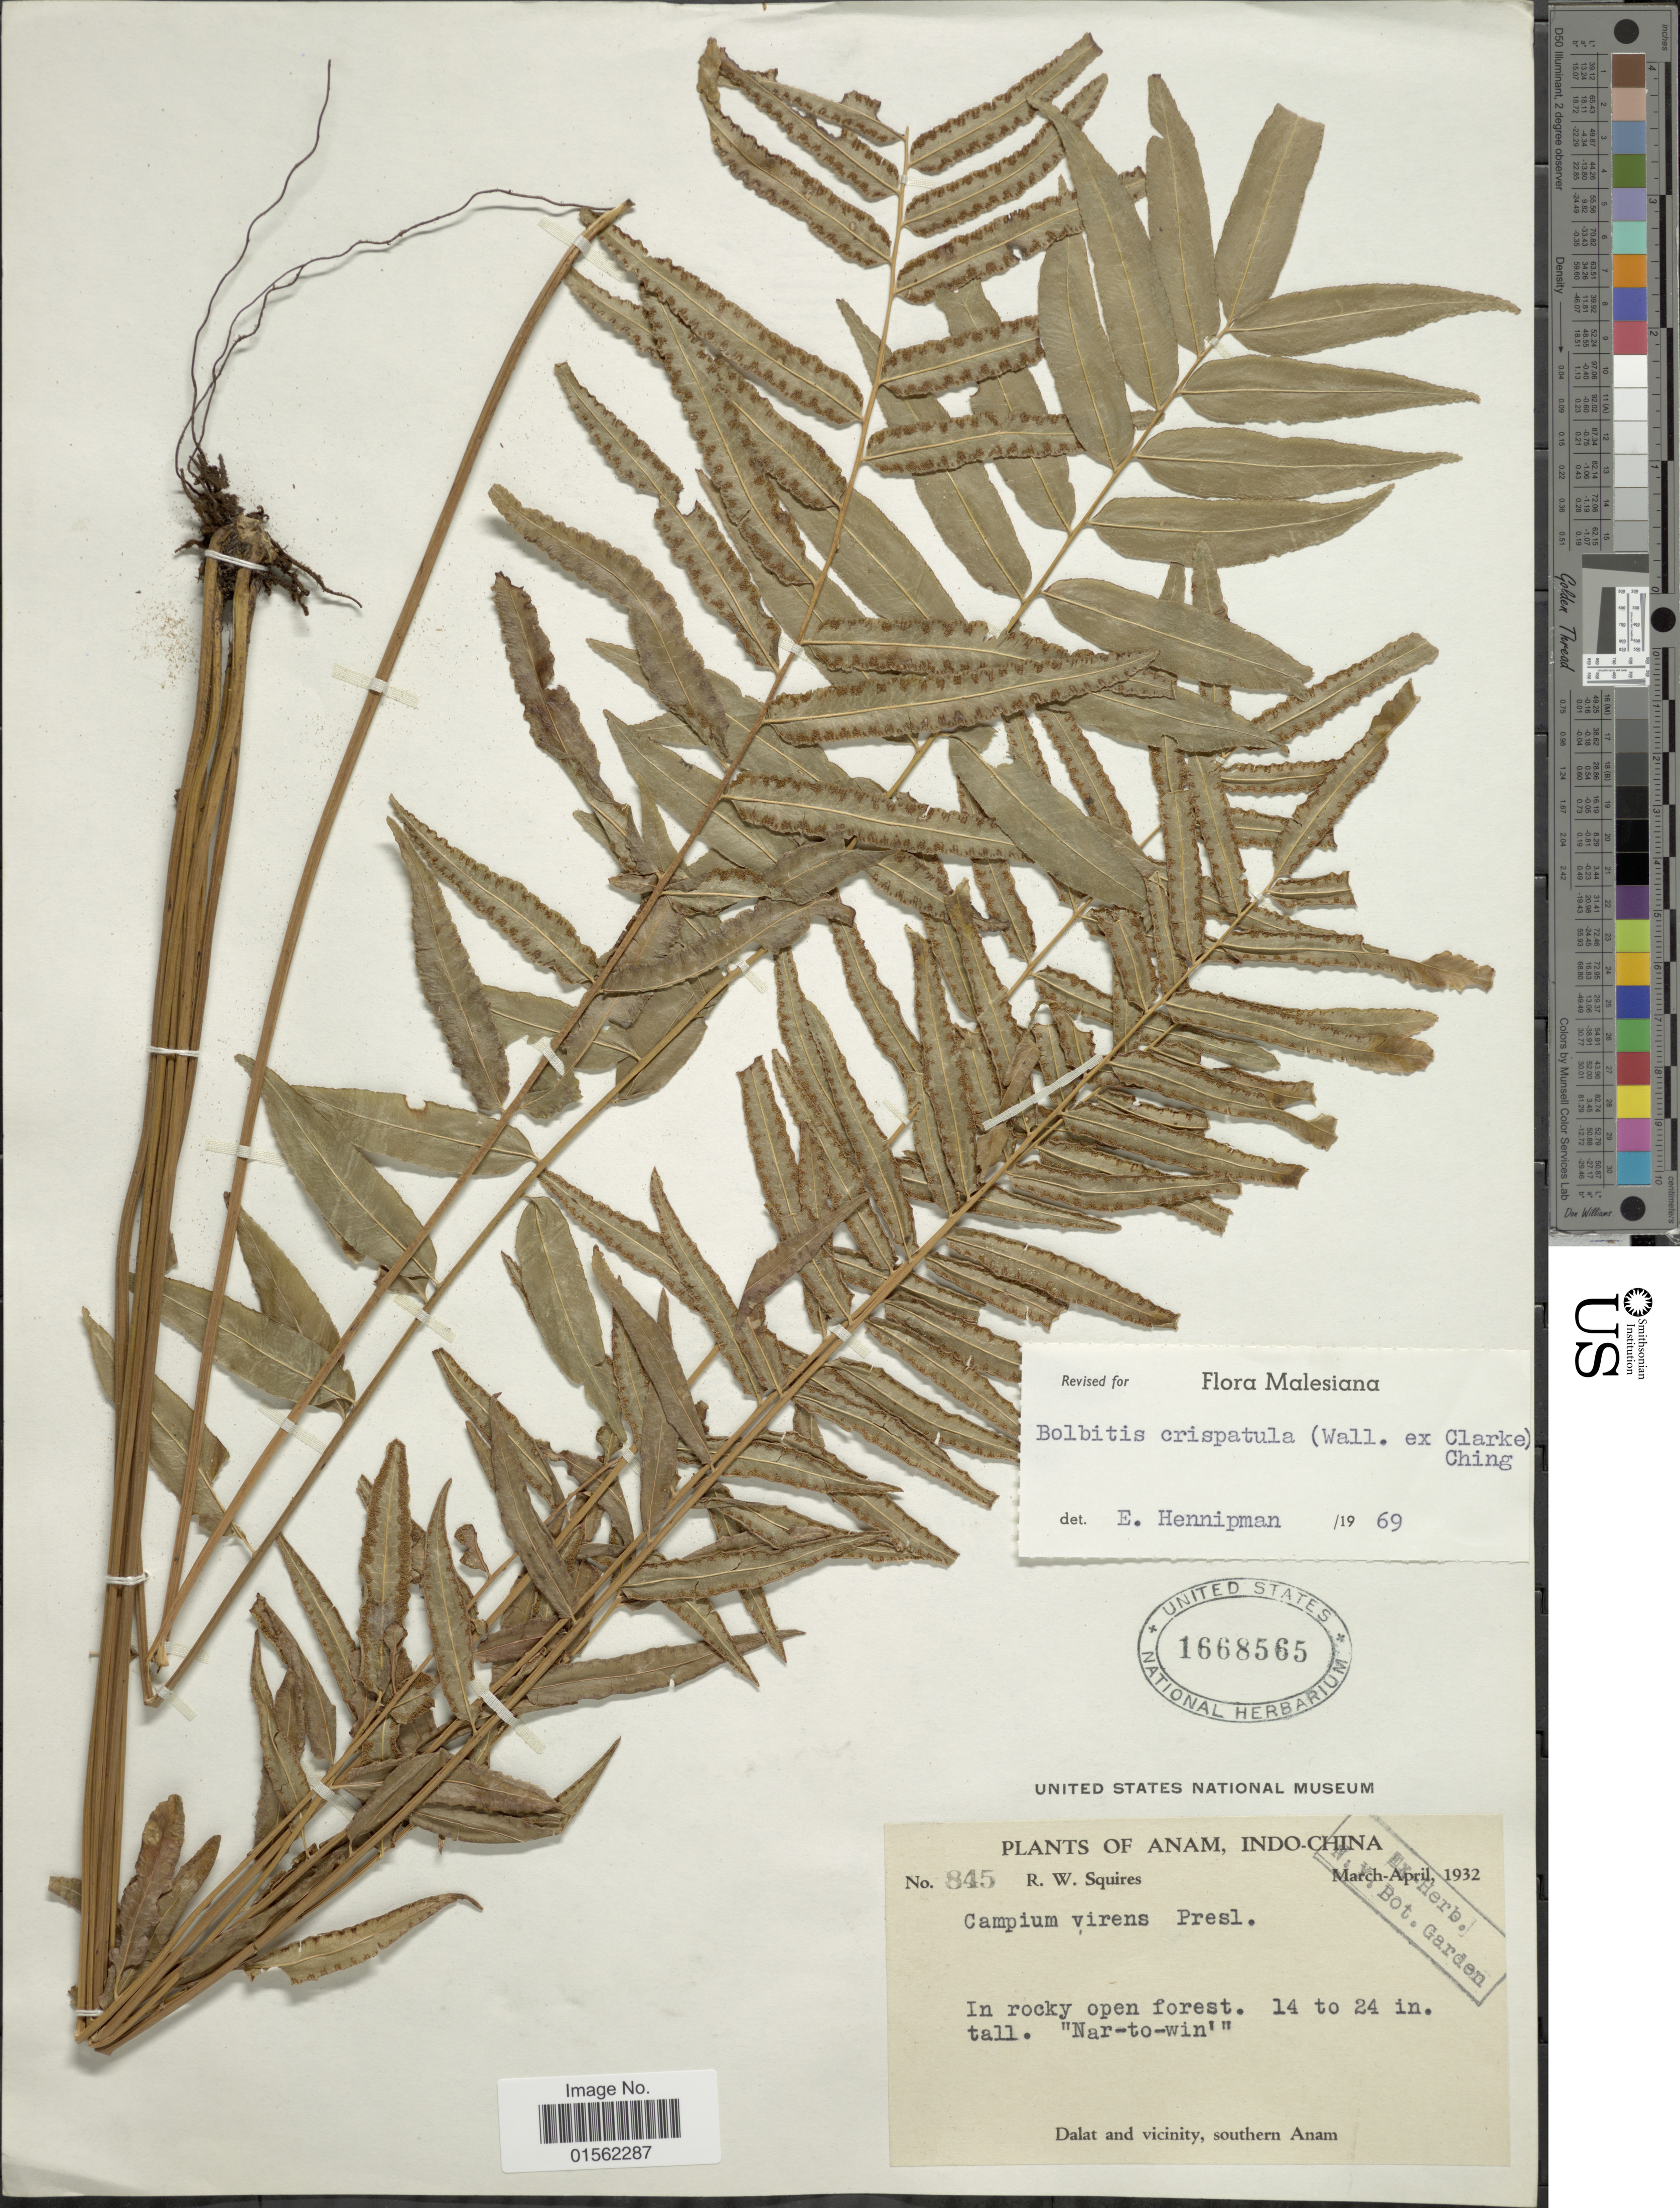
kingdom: Plantae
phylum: Tracheophyta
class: Polypodiopsida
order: Polypodiales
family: Dryopteridaceae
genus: Bolbitis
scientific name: Bolbitis crispatula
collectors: R. Squires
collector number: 845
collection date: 1932-03/1932-04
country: Vietnam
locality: Anam, Indo-China, in rocky open forest, "Nar-to-win", Dalat and vicinity, southern Anam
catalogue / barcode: US 1668565